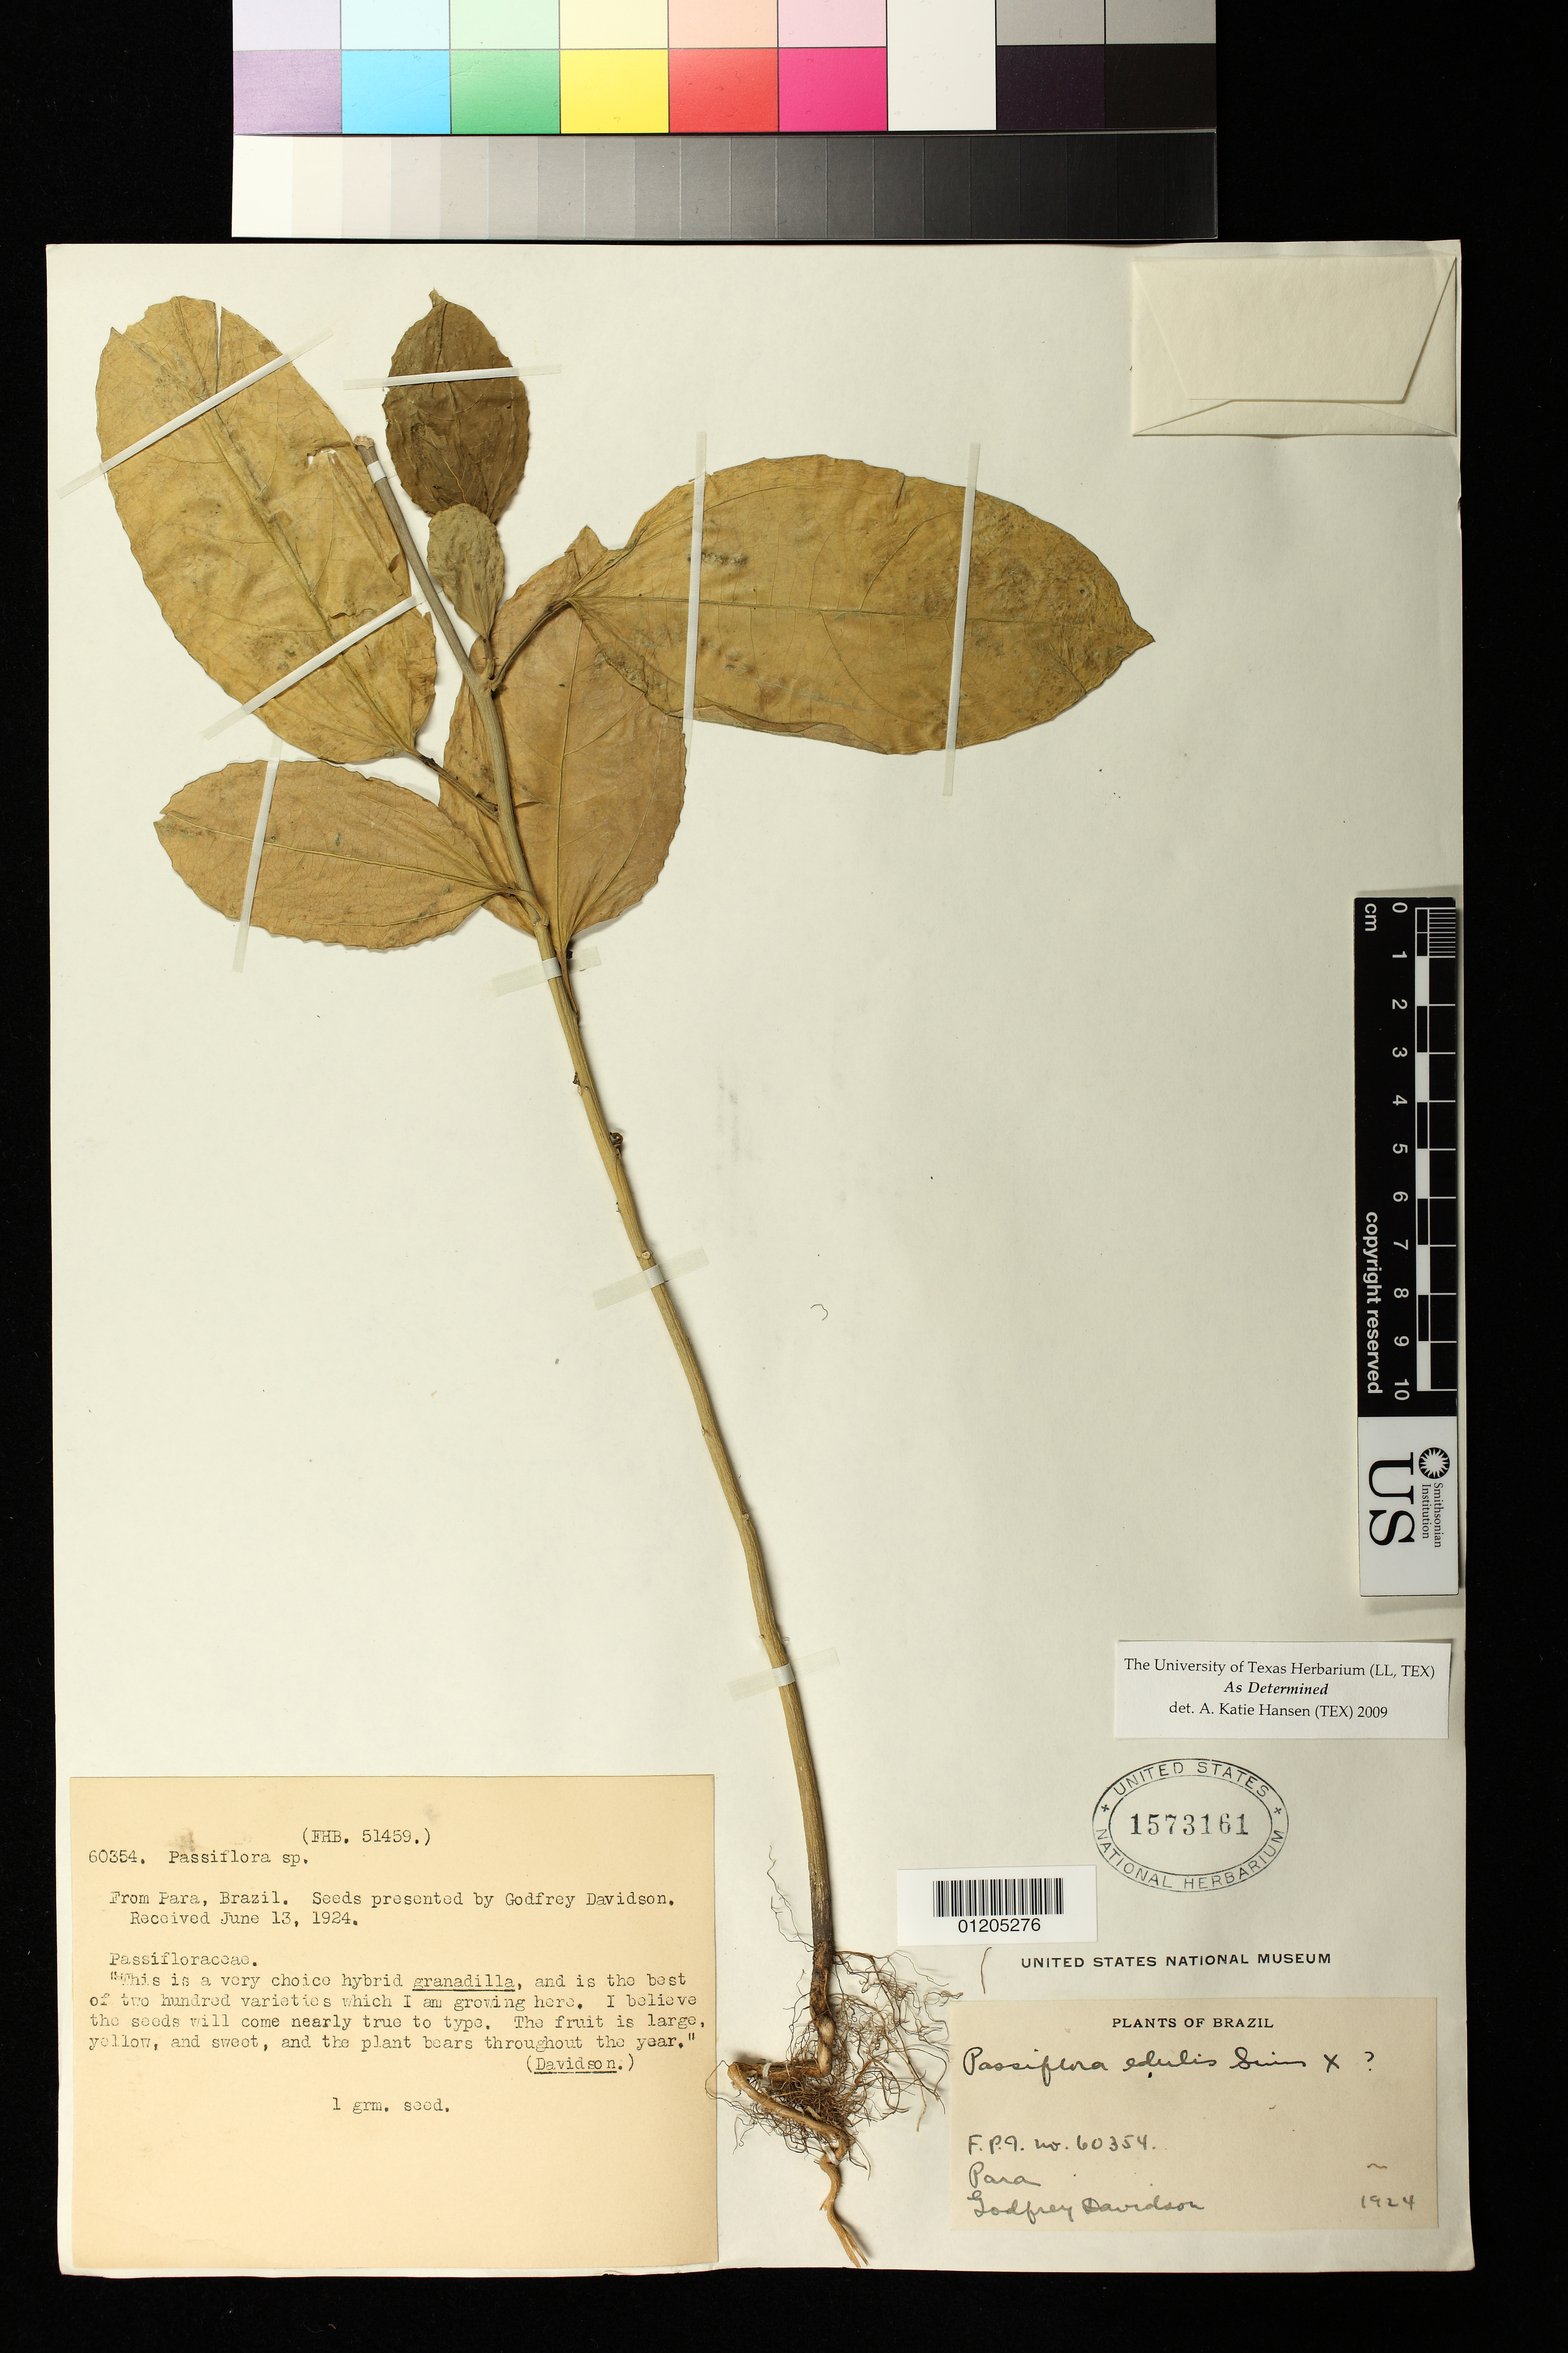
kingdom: Plantae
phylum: Tracheophyta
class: Magnoliopsida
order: Malpighiales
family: Passifloraceae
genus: Passiflora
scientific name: Passiflora edulis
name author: Sims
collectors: G. Davidson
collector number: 60354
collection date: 1924-01-01/1924-12-31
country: Brazil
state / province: Para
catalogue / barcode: US 1573161